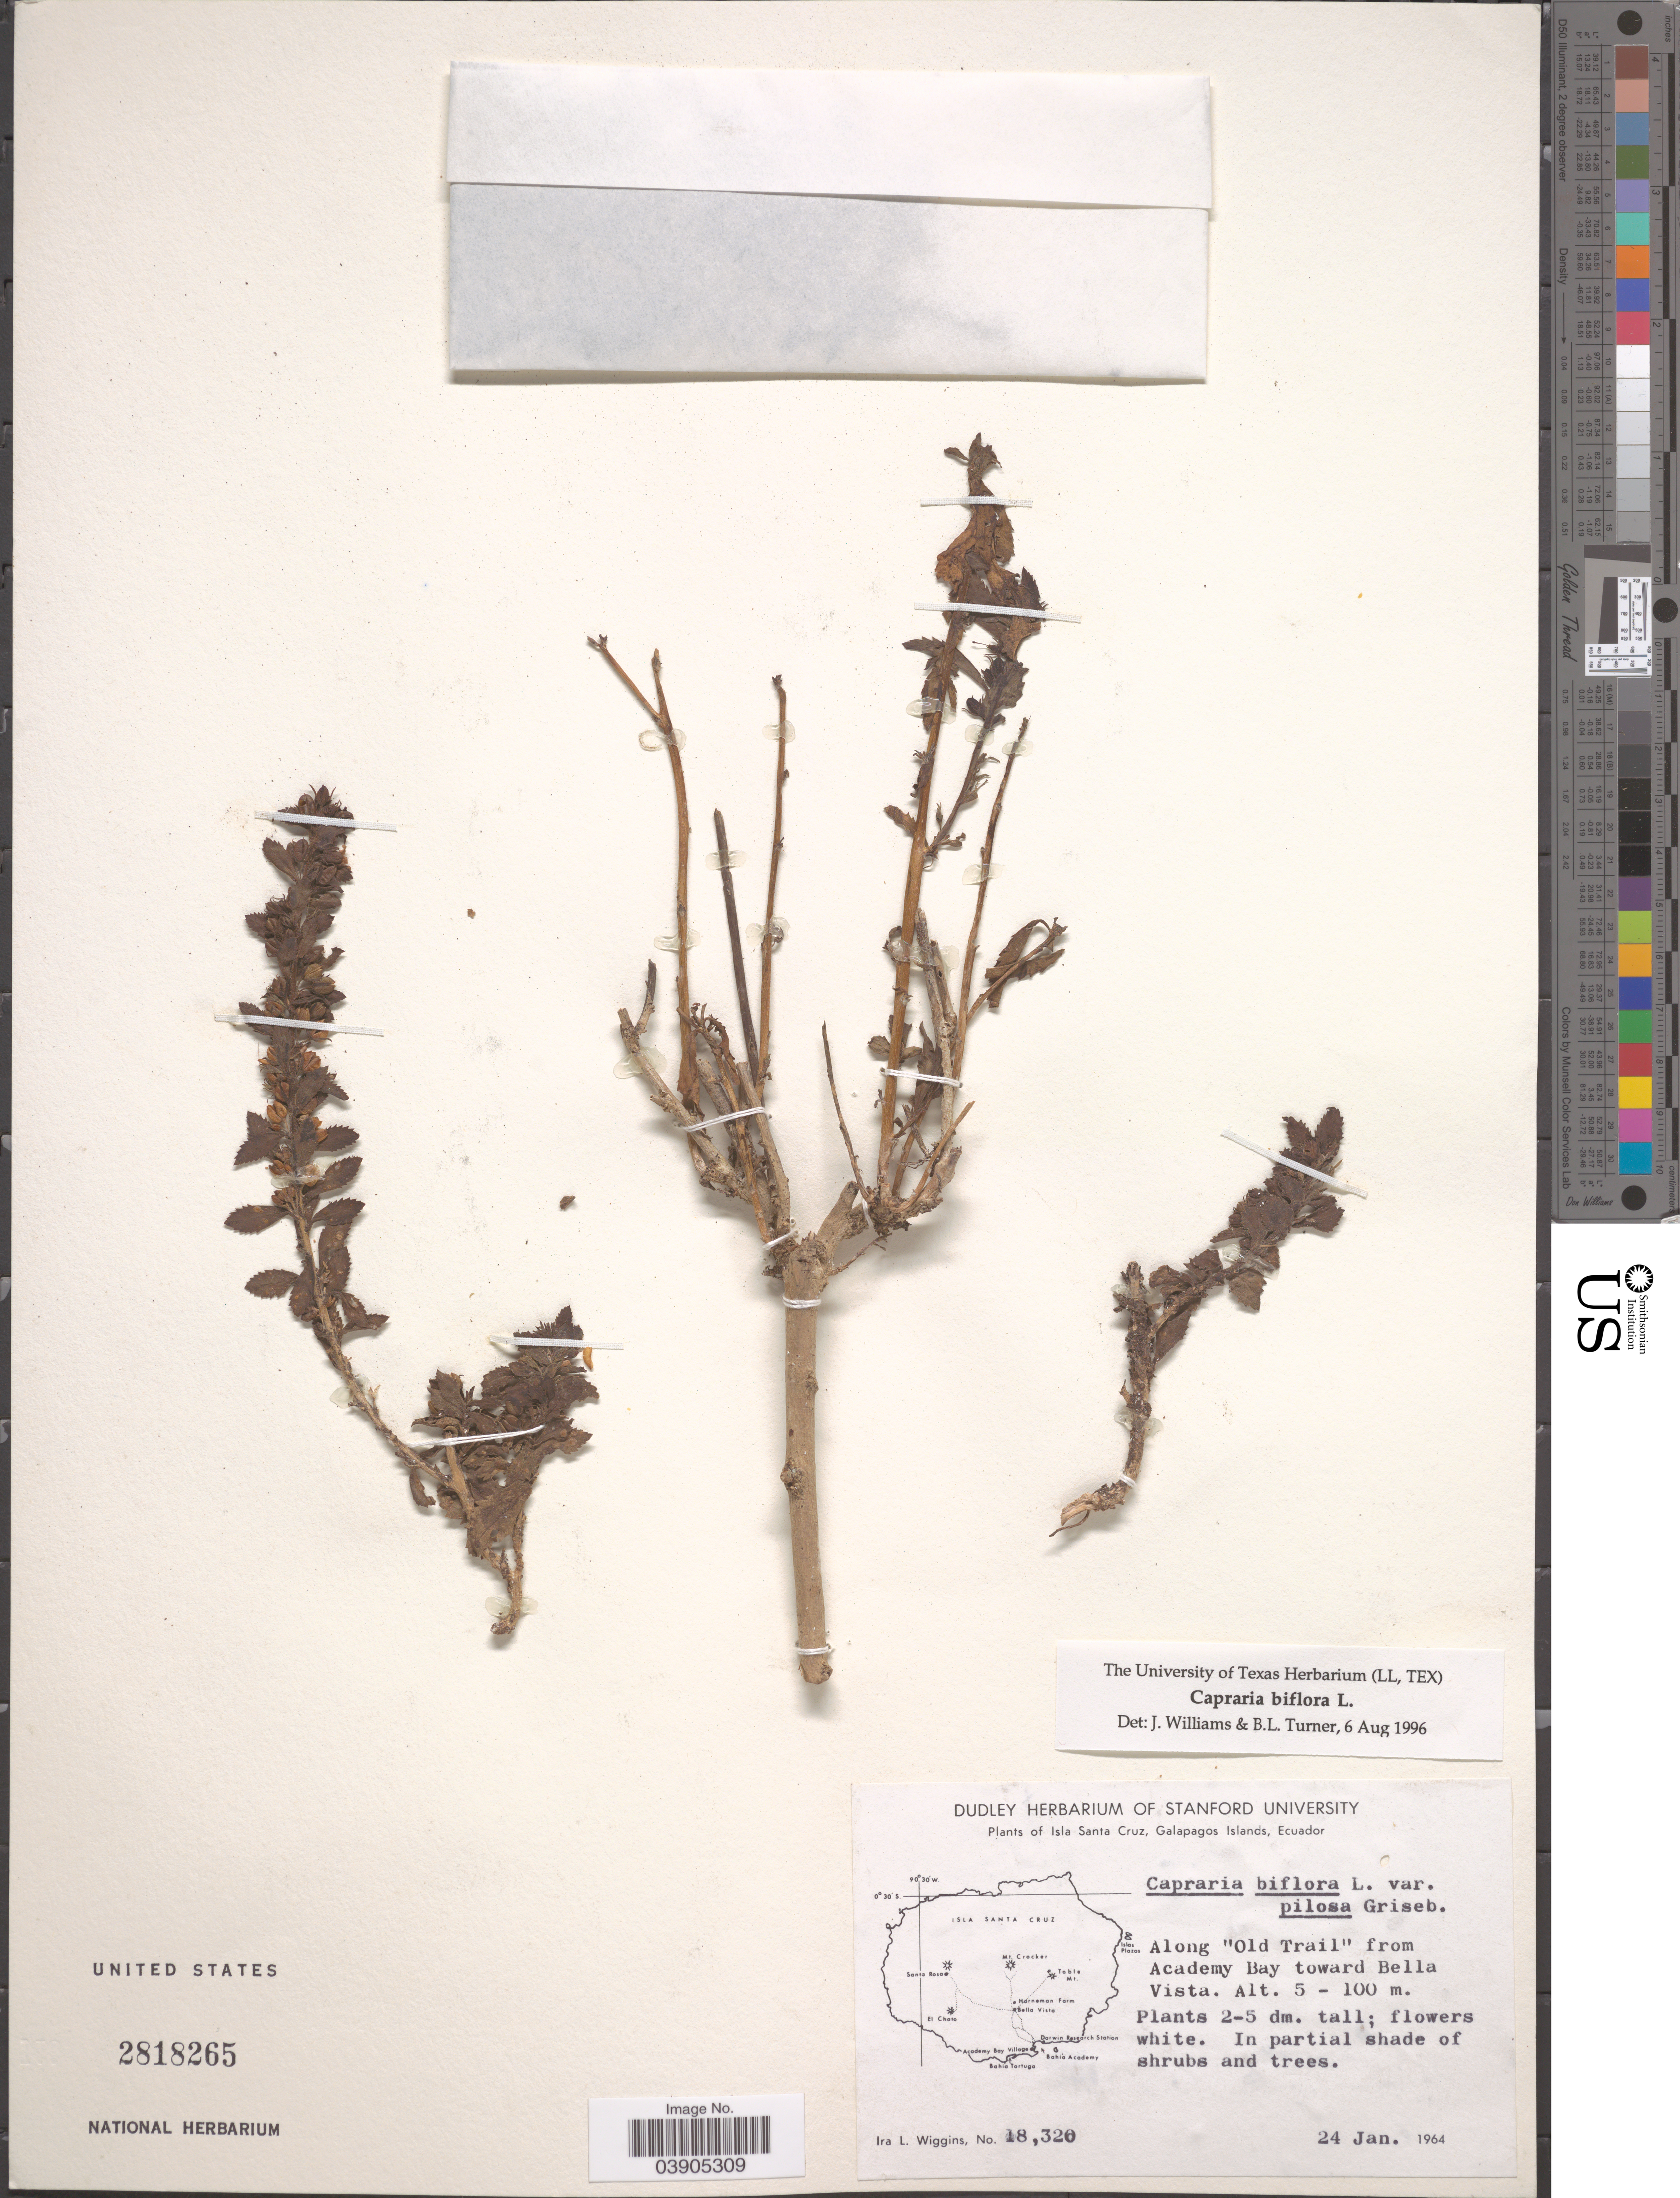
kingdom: Plantae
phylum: Tracheophyta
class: Magnoliopsida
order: Lamiales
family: Scrophulariaceae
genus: Capraria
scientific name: Capraria biflora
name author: L.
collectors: I. L. Wiggins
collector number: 18320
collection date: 1964-01-24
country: Ecuador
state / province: Colón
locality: Isla Santa Cruz, Galapagos Islands. Along "Old Trail" from Academy Bay toward Bella Vista.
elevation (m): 5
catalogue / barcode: US 2818265